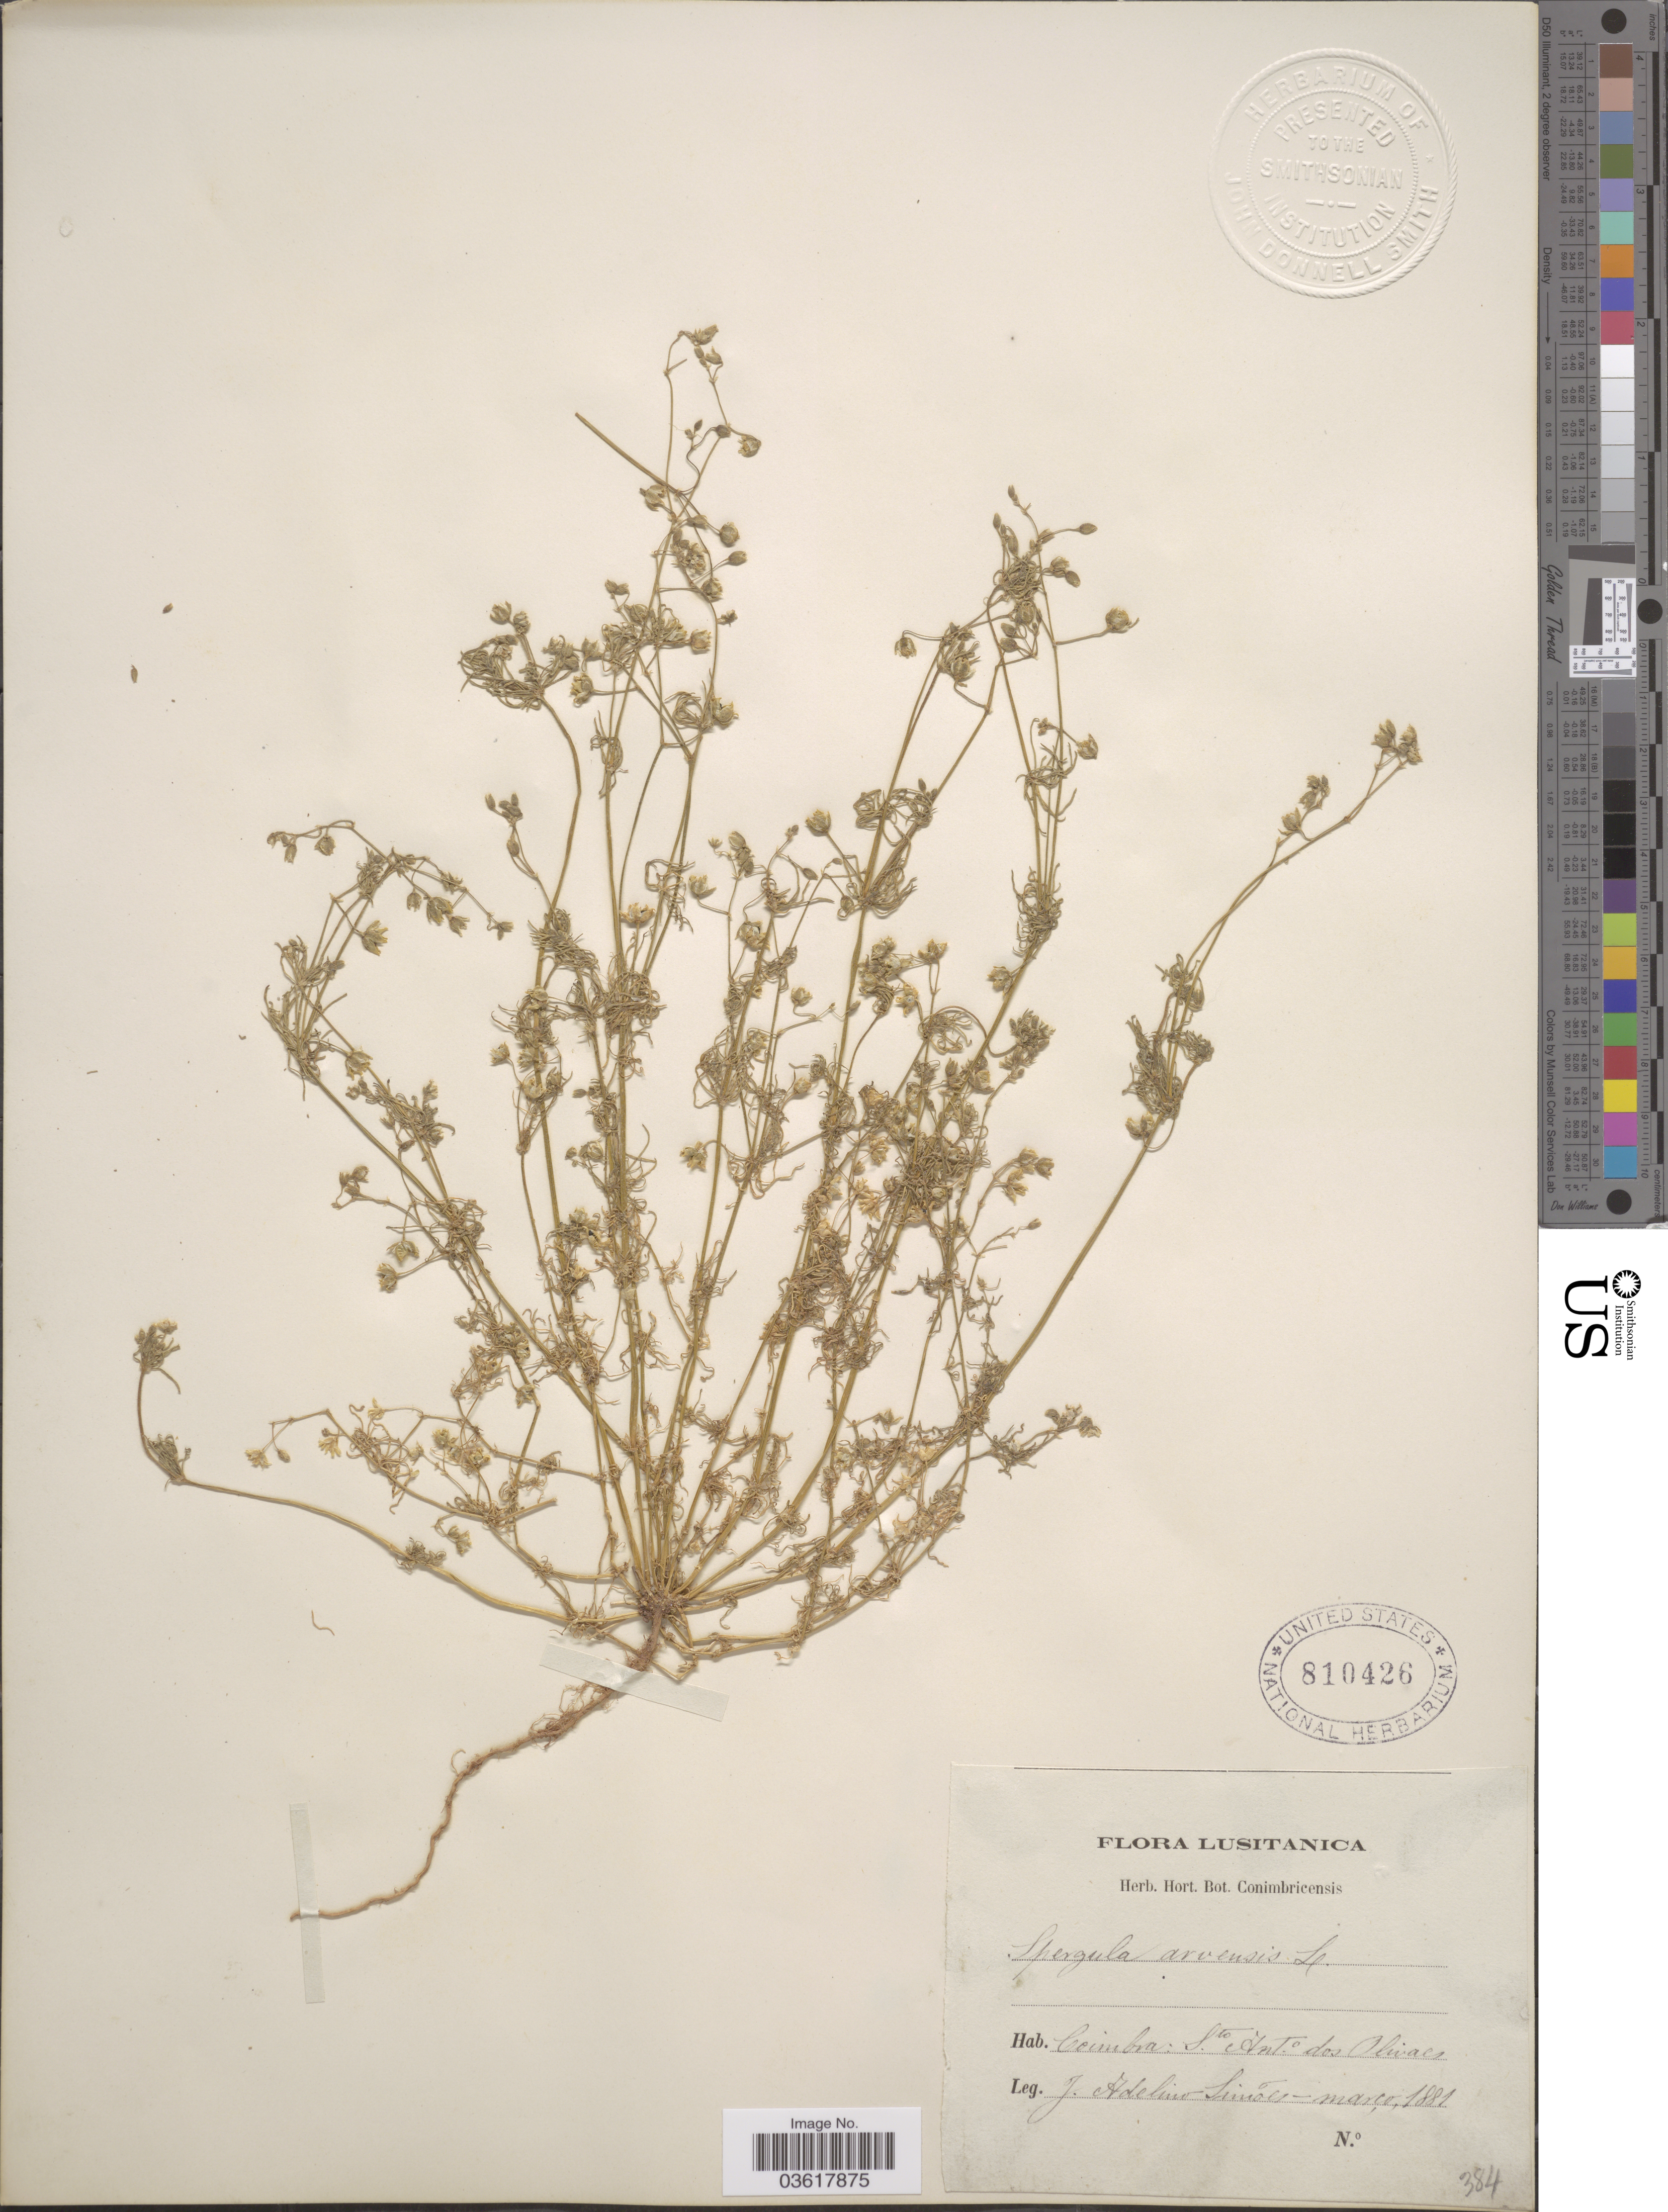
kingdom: Plantae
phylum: Tracheophyta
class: Magnoliopsida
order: Caryophyllales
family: Caryophyllaceae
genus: Spergula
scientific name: Spergula arvensis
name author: L.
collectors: J. Simões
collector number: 384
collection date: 1881-03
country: Portugal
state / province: Coimbra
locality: Lusitanica. Sto Anto dos Olivaes.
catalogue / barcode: US 810426